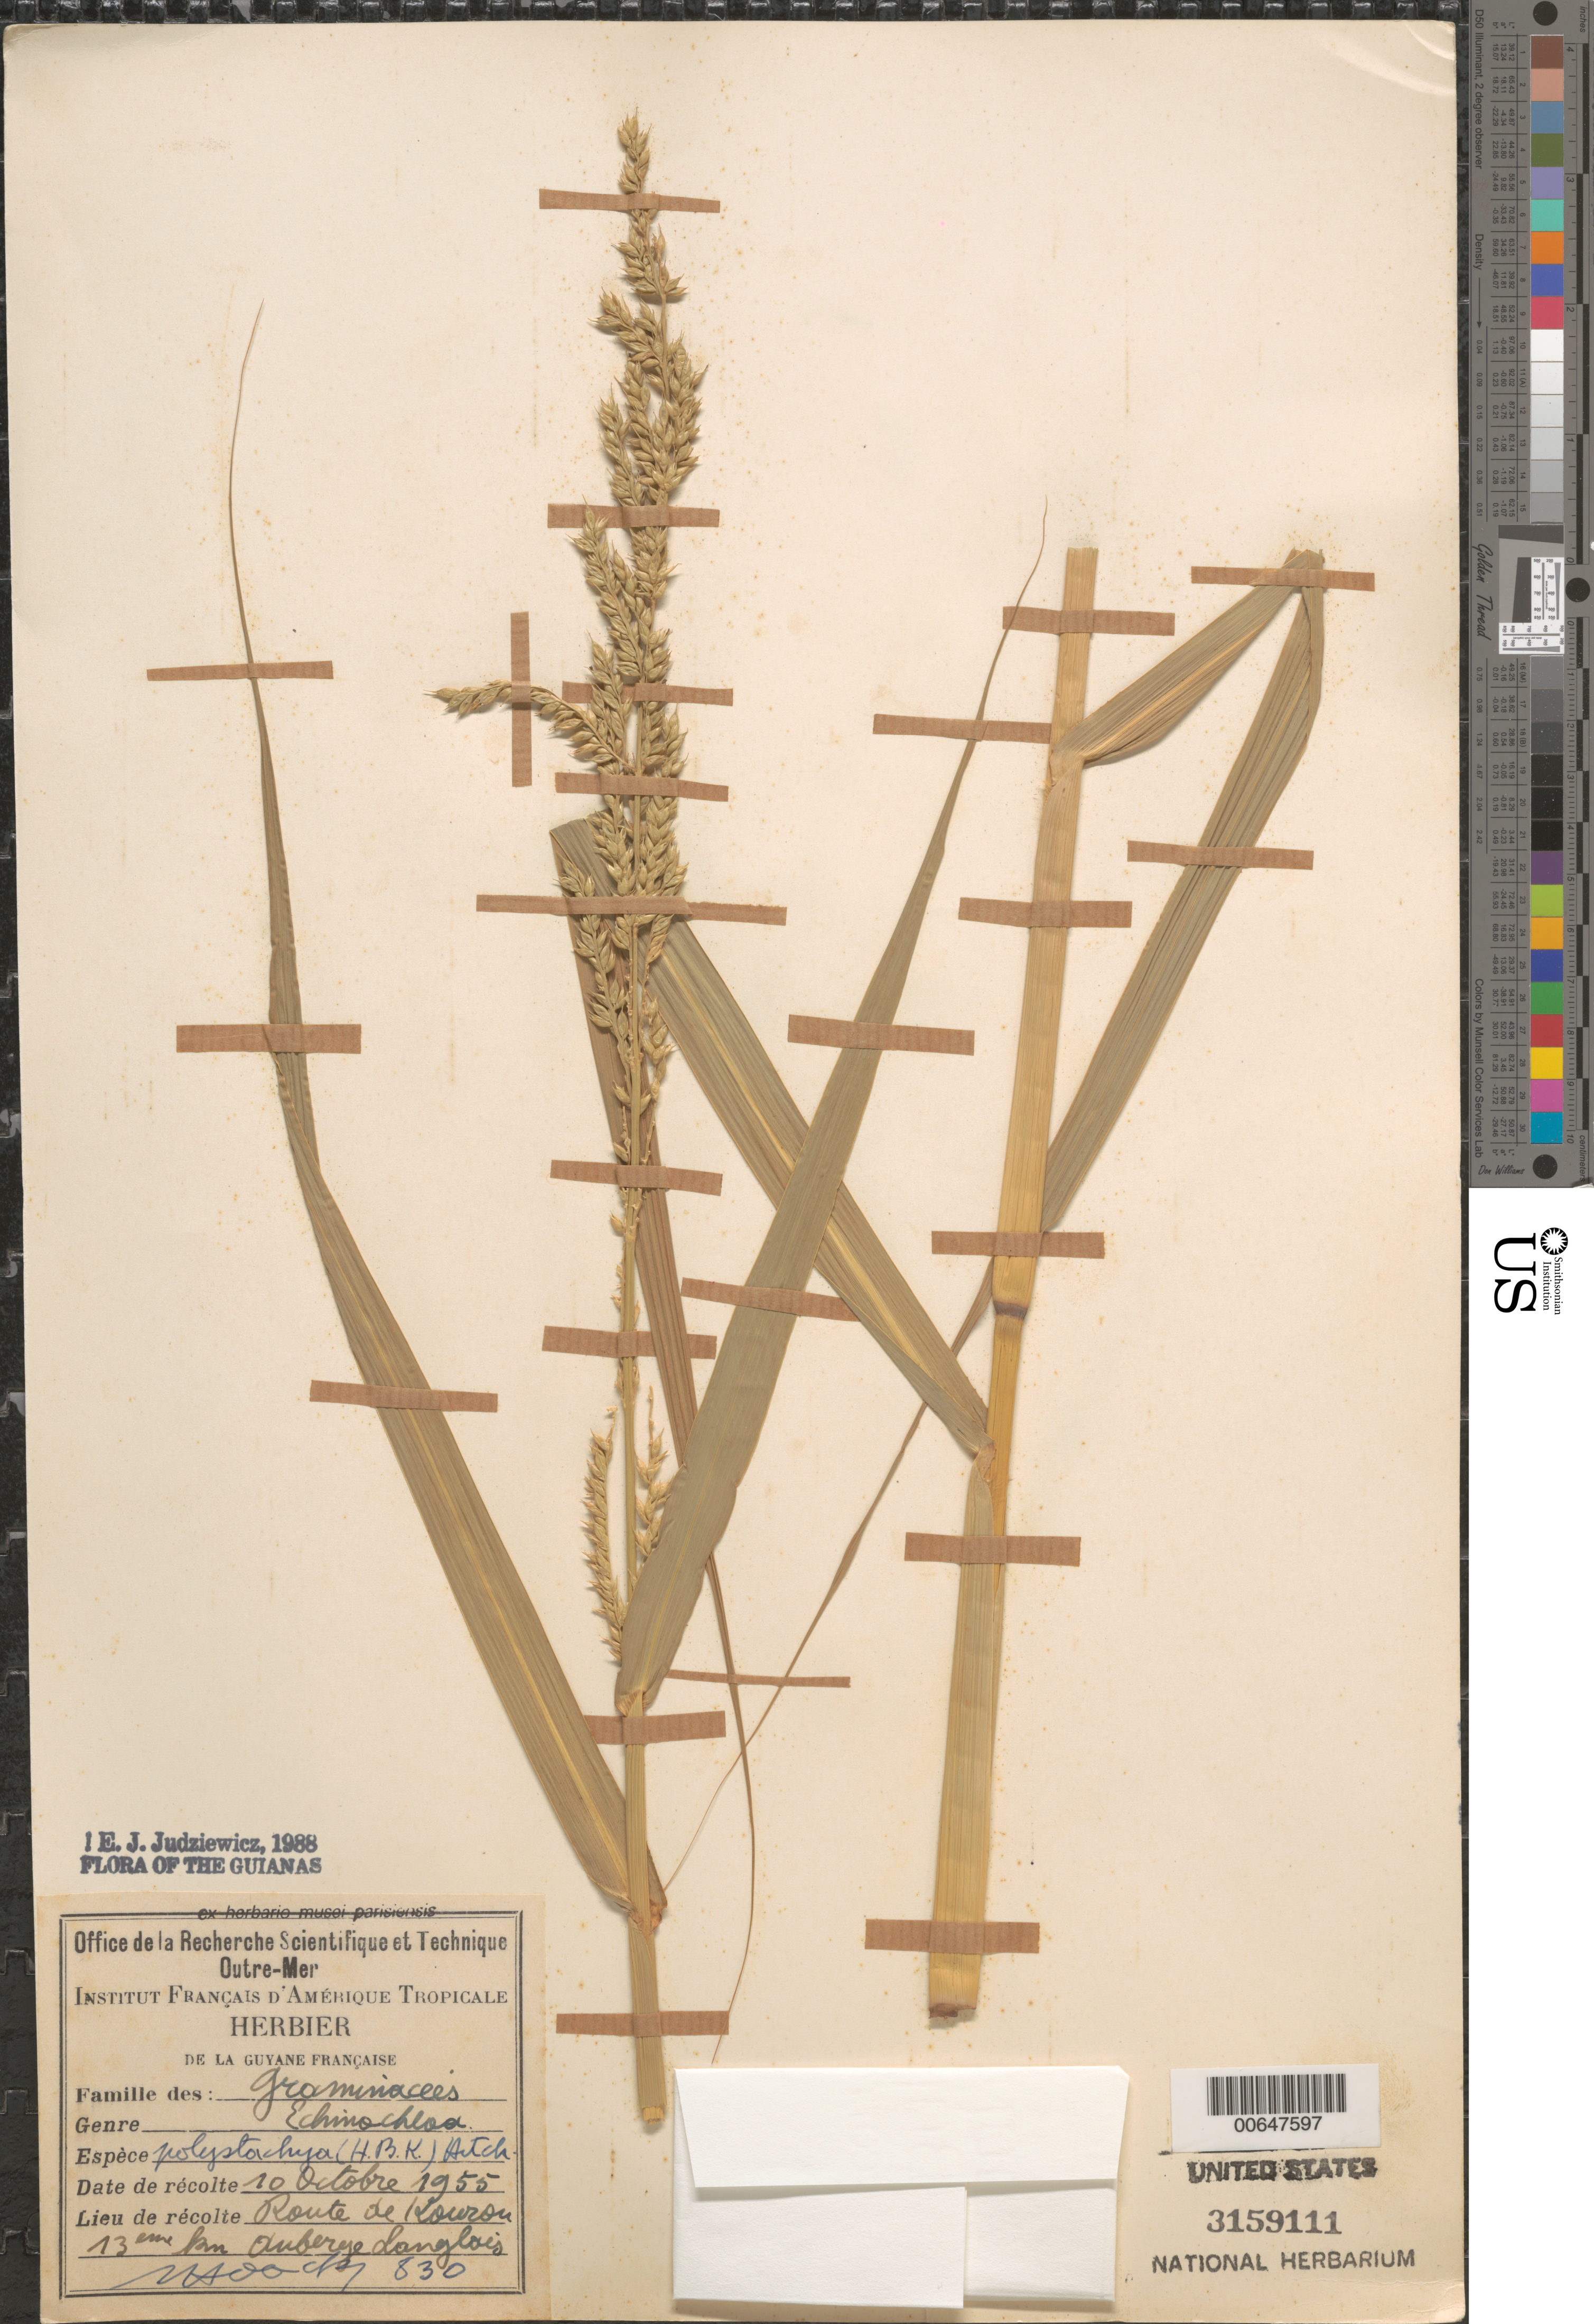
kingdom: Plantae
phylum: Tracheophyta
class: Liliopsida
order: Poales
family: Poaceae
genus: Echinochloa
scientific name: Echinochloa polystachya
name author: (Kunth) Hitchc.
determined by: Judziewicz, E. J.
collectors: J. Hoock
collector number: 830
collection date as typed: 10-Oct-55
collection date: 1955-10-10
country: French Guiana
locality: Route de Kourou, 13 km du berge Langlais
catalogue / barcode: US 3159111